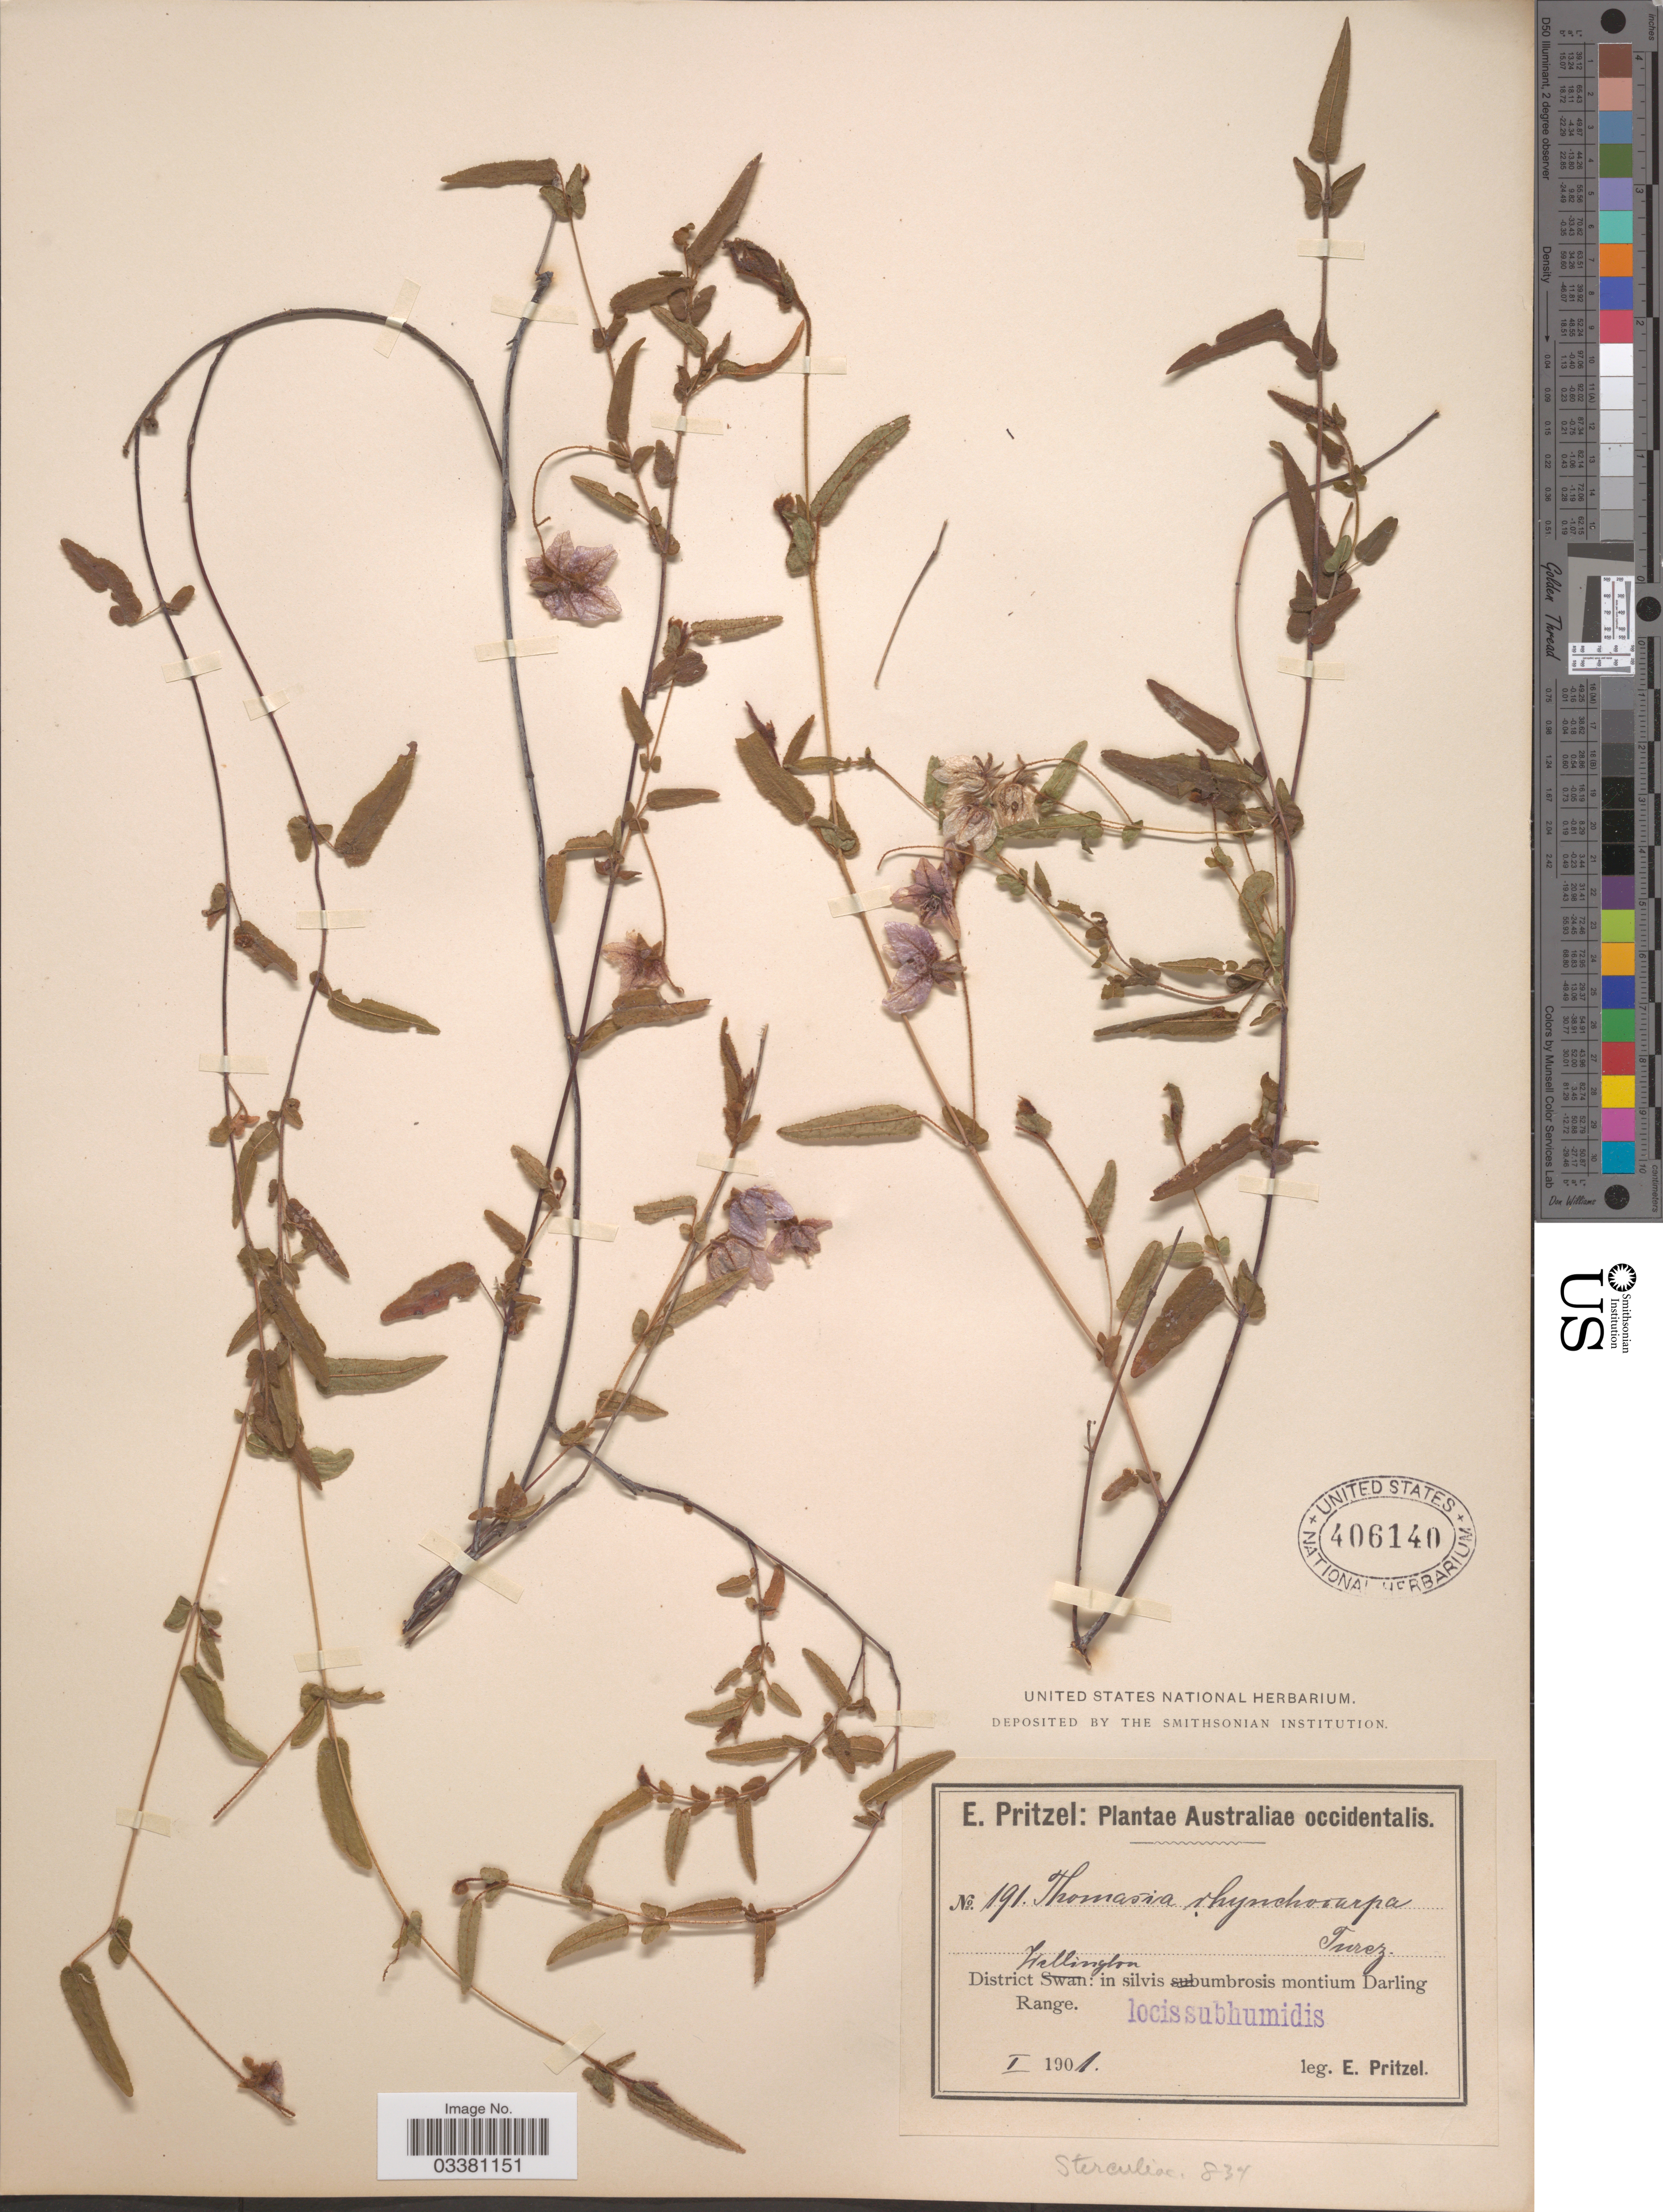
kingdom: Plantae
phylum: Tracheophyta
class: Magnoliopsida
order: Malvales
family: Malvaceae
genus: Thomasia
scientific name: Thomasia rhynchocarpa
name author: Turcz.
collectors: E. G. Pritzel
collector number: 191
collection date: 1901-01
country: Australia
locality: Australiae occidentalis. District Wellington: in silvis bumbrosis montium Darling Range.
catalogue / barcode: US 406140